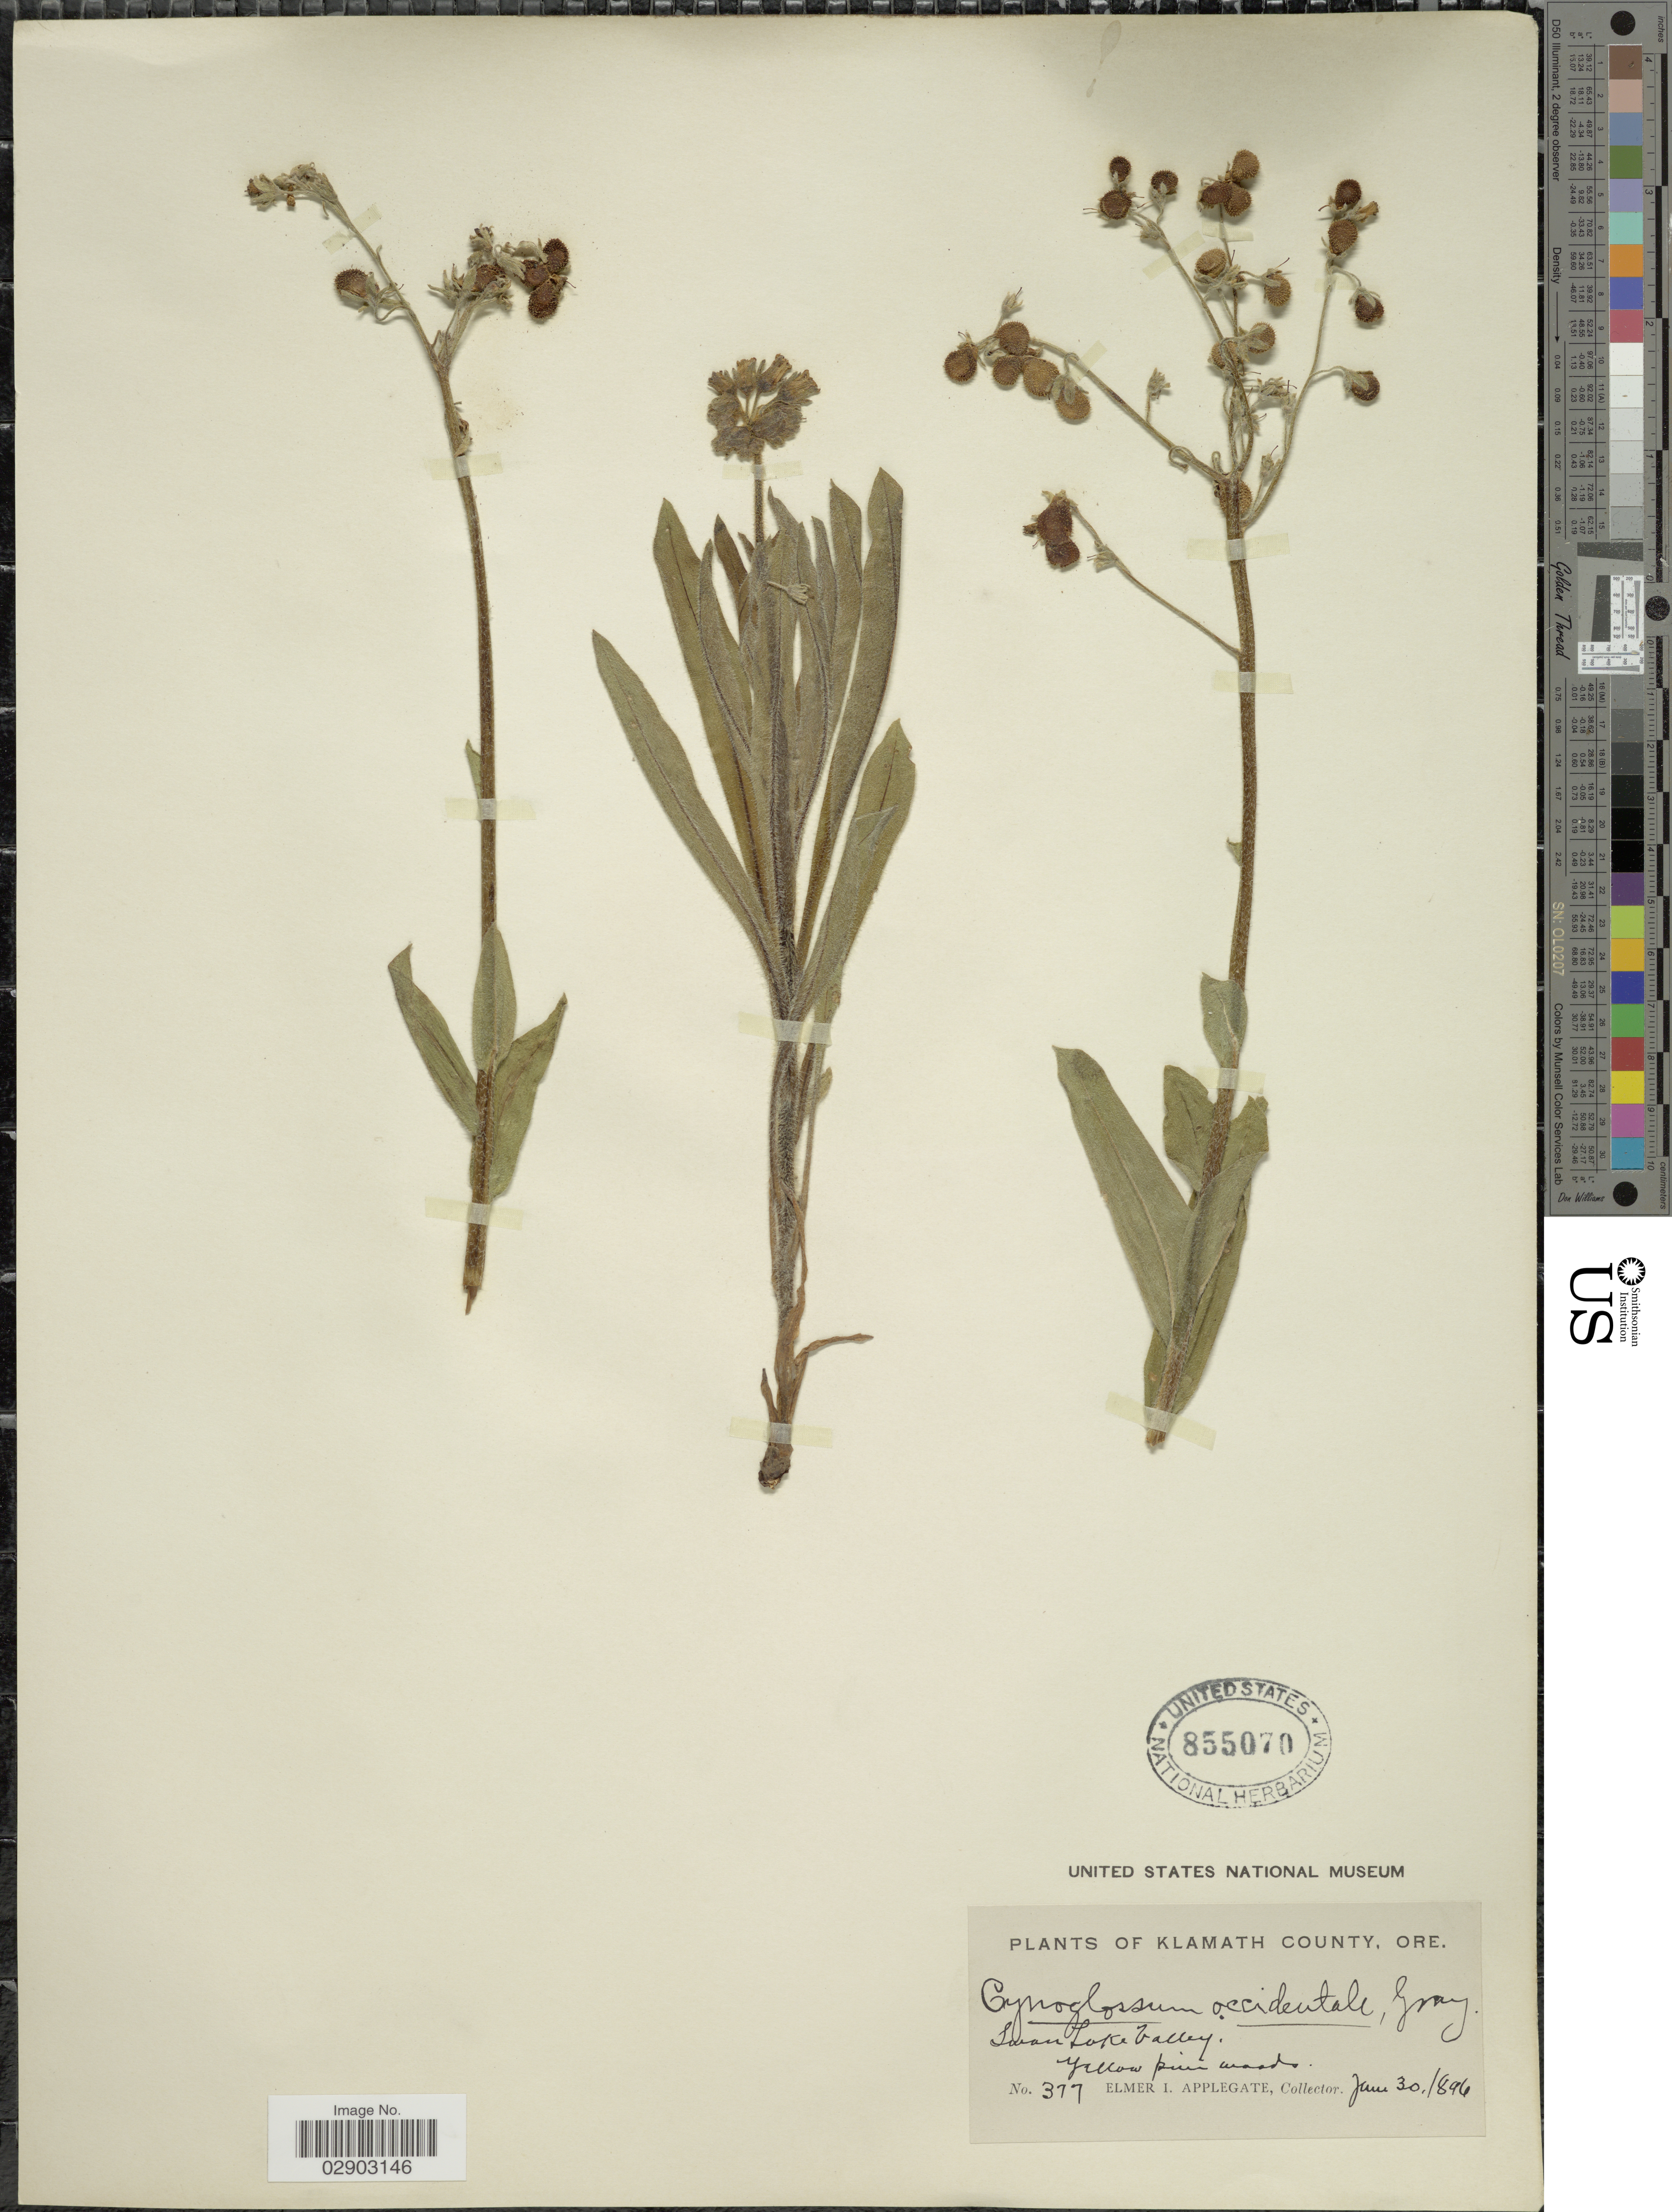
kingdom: Plantae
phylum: Tracheophyta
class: Magnoliopsida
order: Boraginales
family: Boraginaceae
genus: Cynoglossum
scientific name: Cynoglossum officinale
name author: L.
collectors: E. I. Applegate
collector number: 377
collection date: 1894-06-30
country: United States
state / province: Oregon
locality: Klamath County. Swan Lake Valley.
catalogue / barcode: US 855070